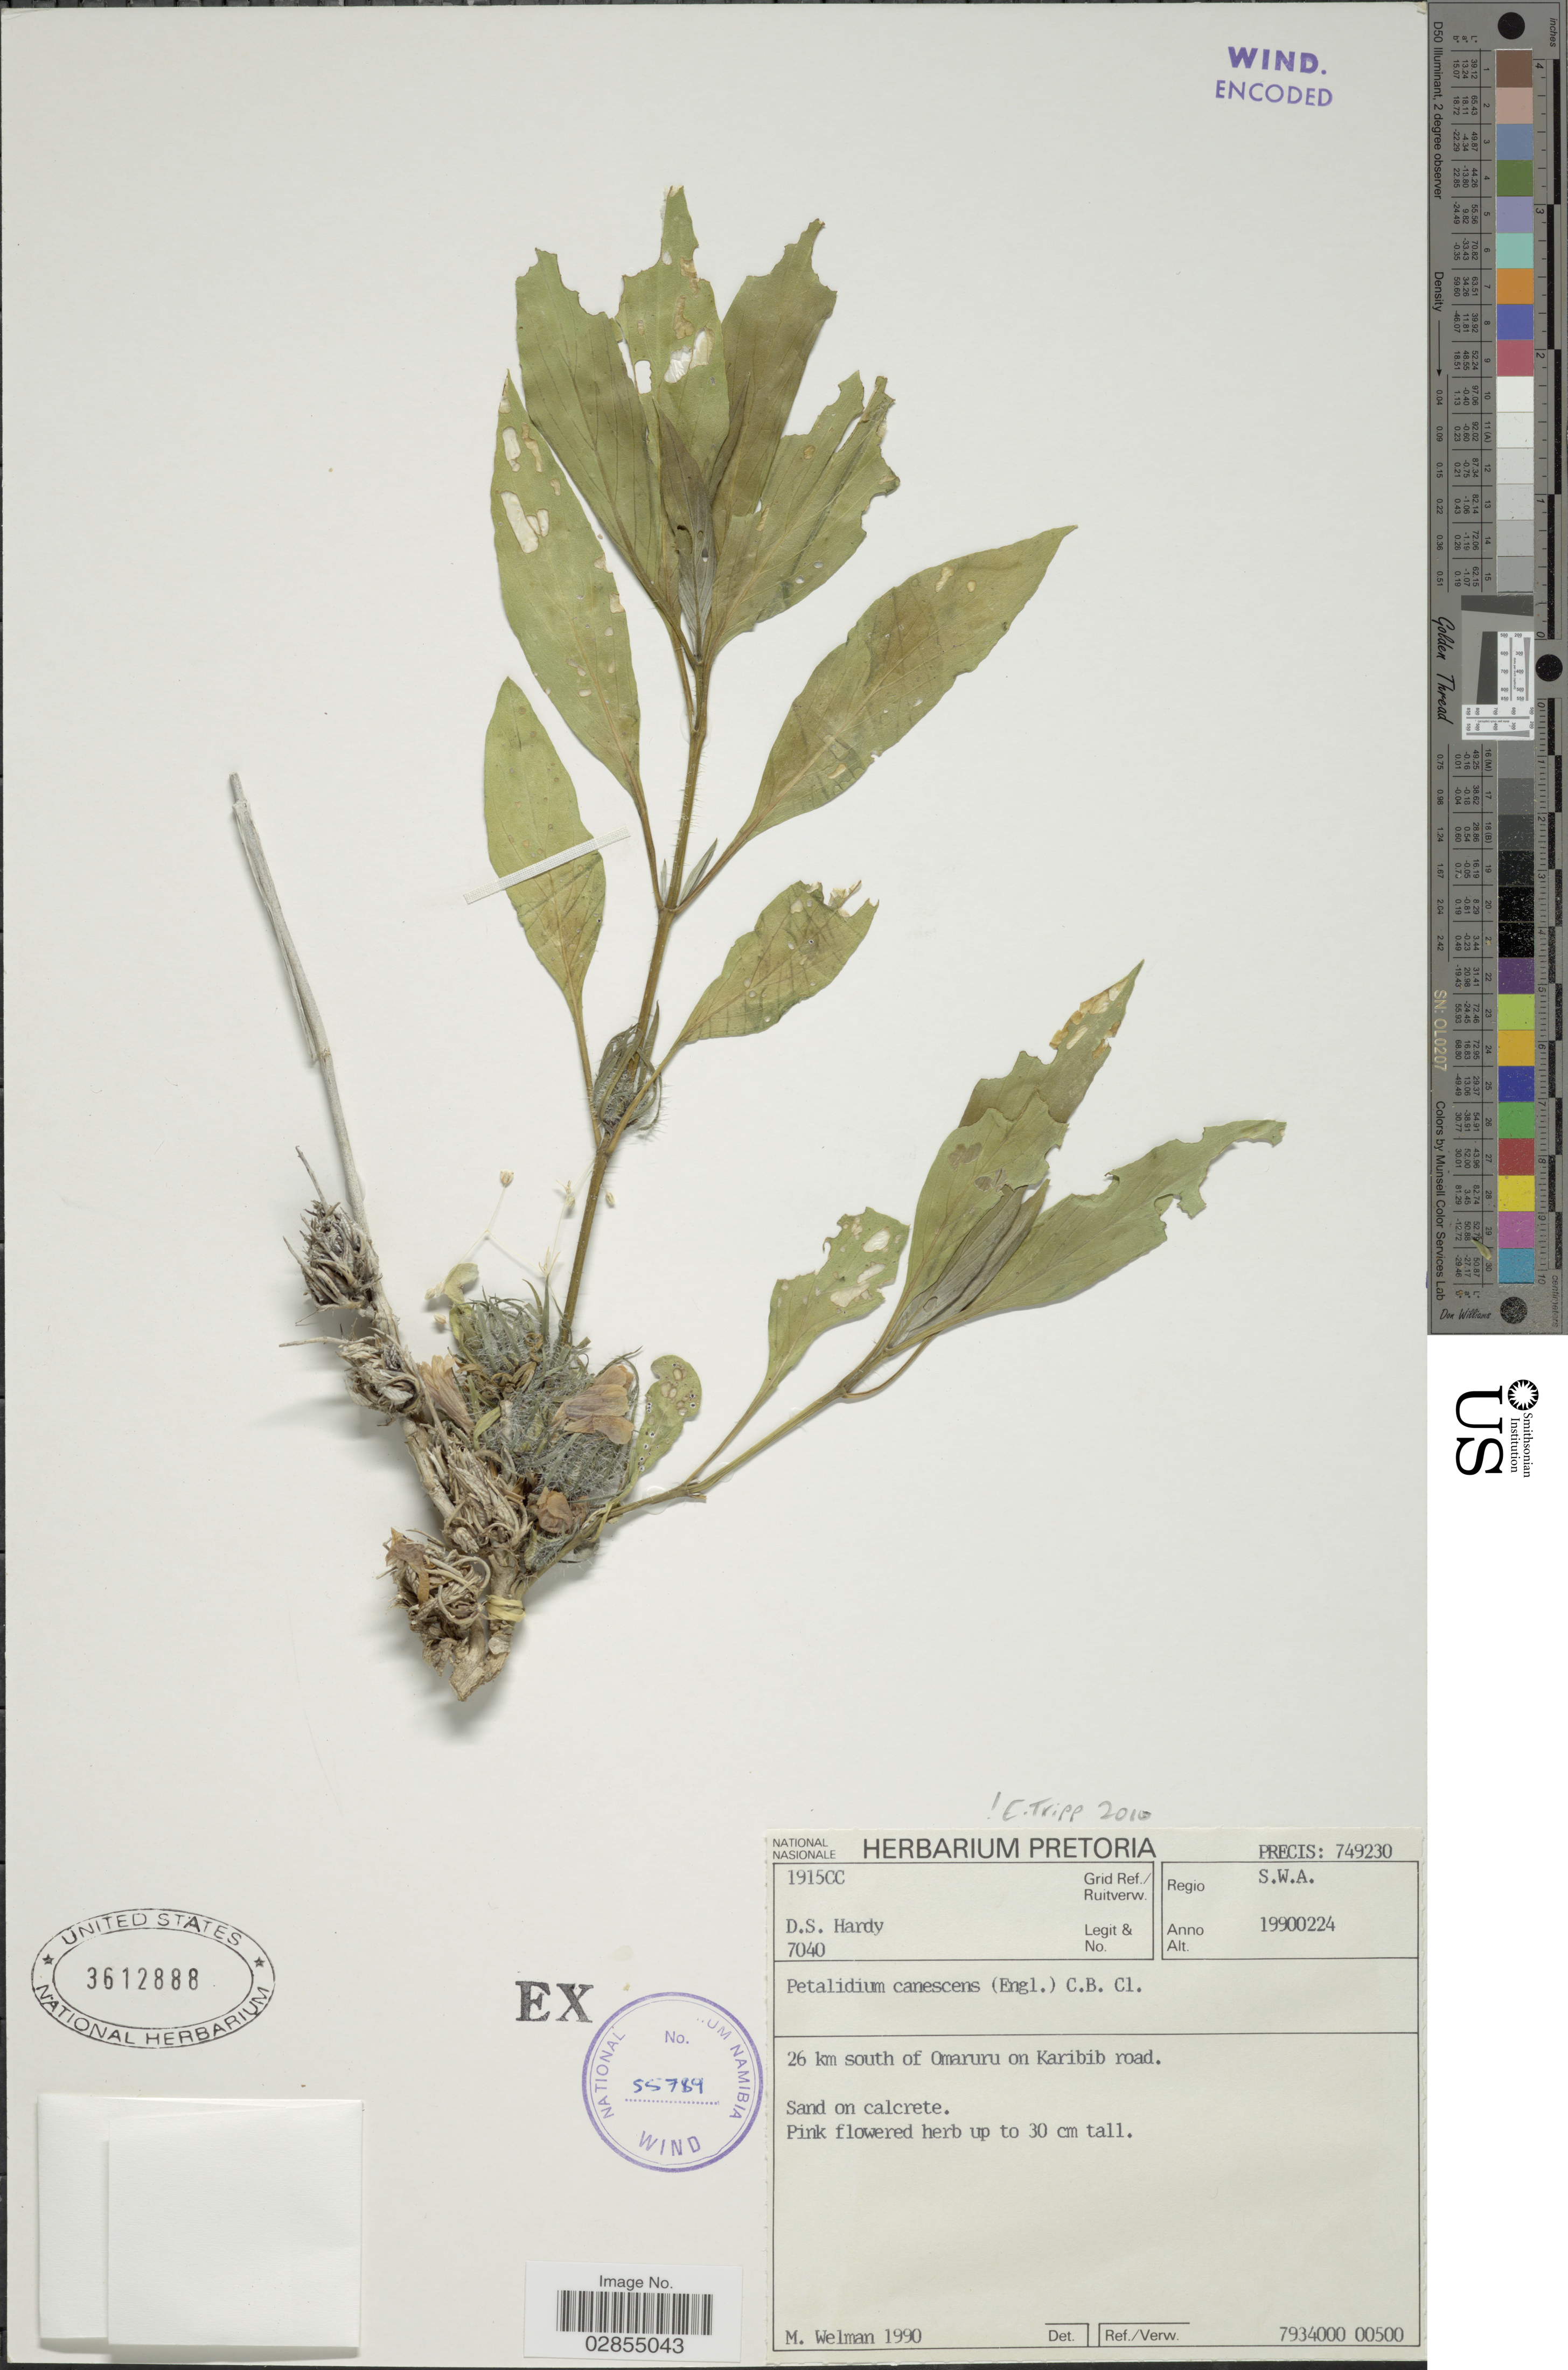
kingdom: Plantae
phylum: Tracheophyta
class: Magnoliopsida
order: Lamiales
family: Acanthaceae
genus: Petalidium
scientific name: Petalidium canescens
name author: C.B. Clarke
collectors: D. Hardy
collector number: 7040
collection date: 1990-02-24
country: Namibia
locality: Regio S.W.A., 26 km south of Omaruru on Karibib road.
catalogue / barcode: US 3612888